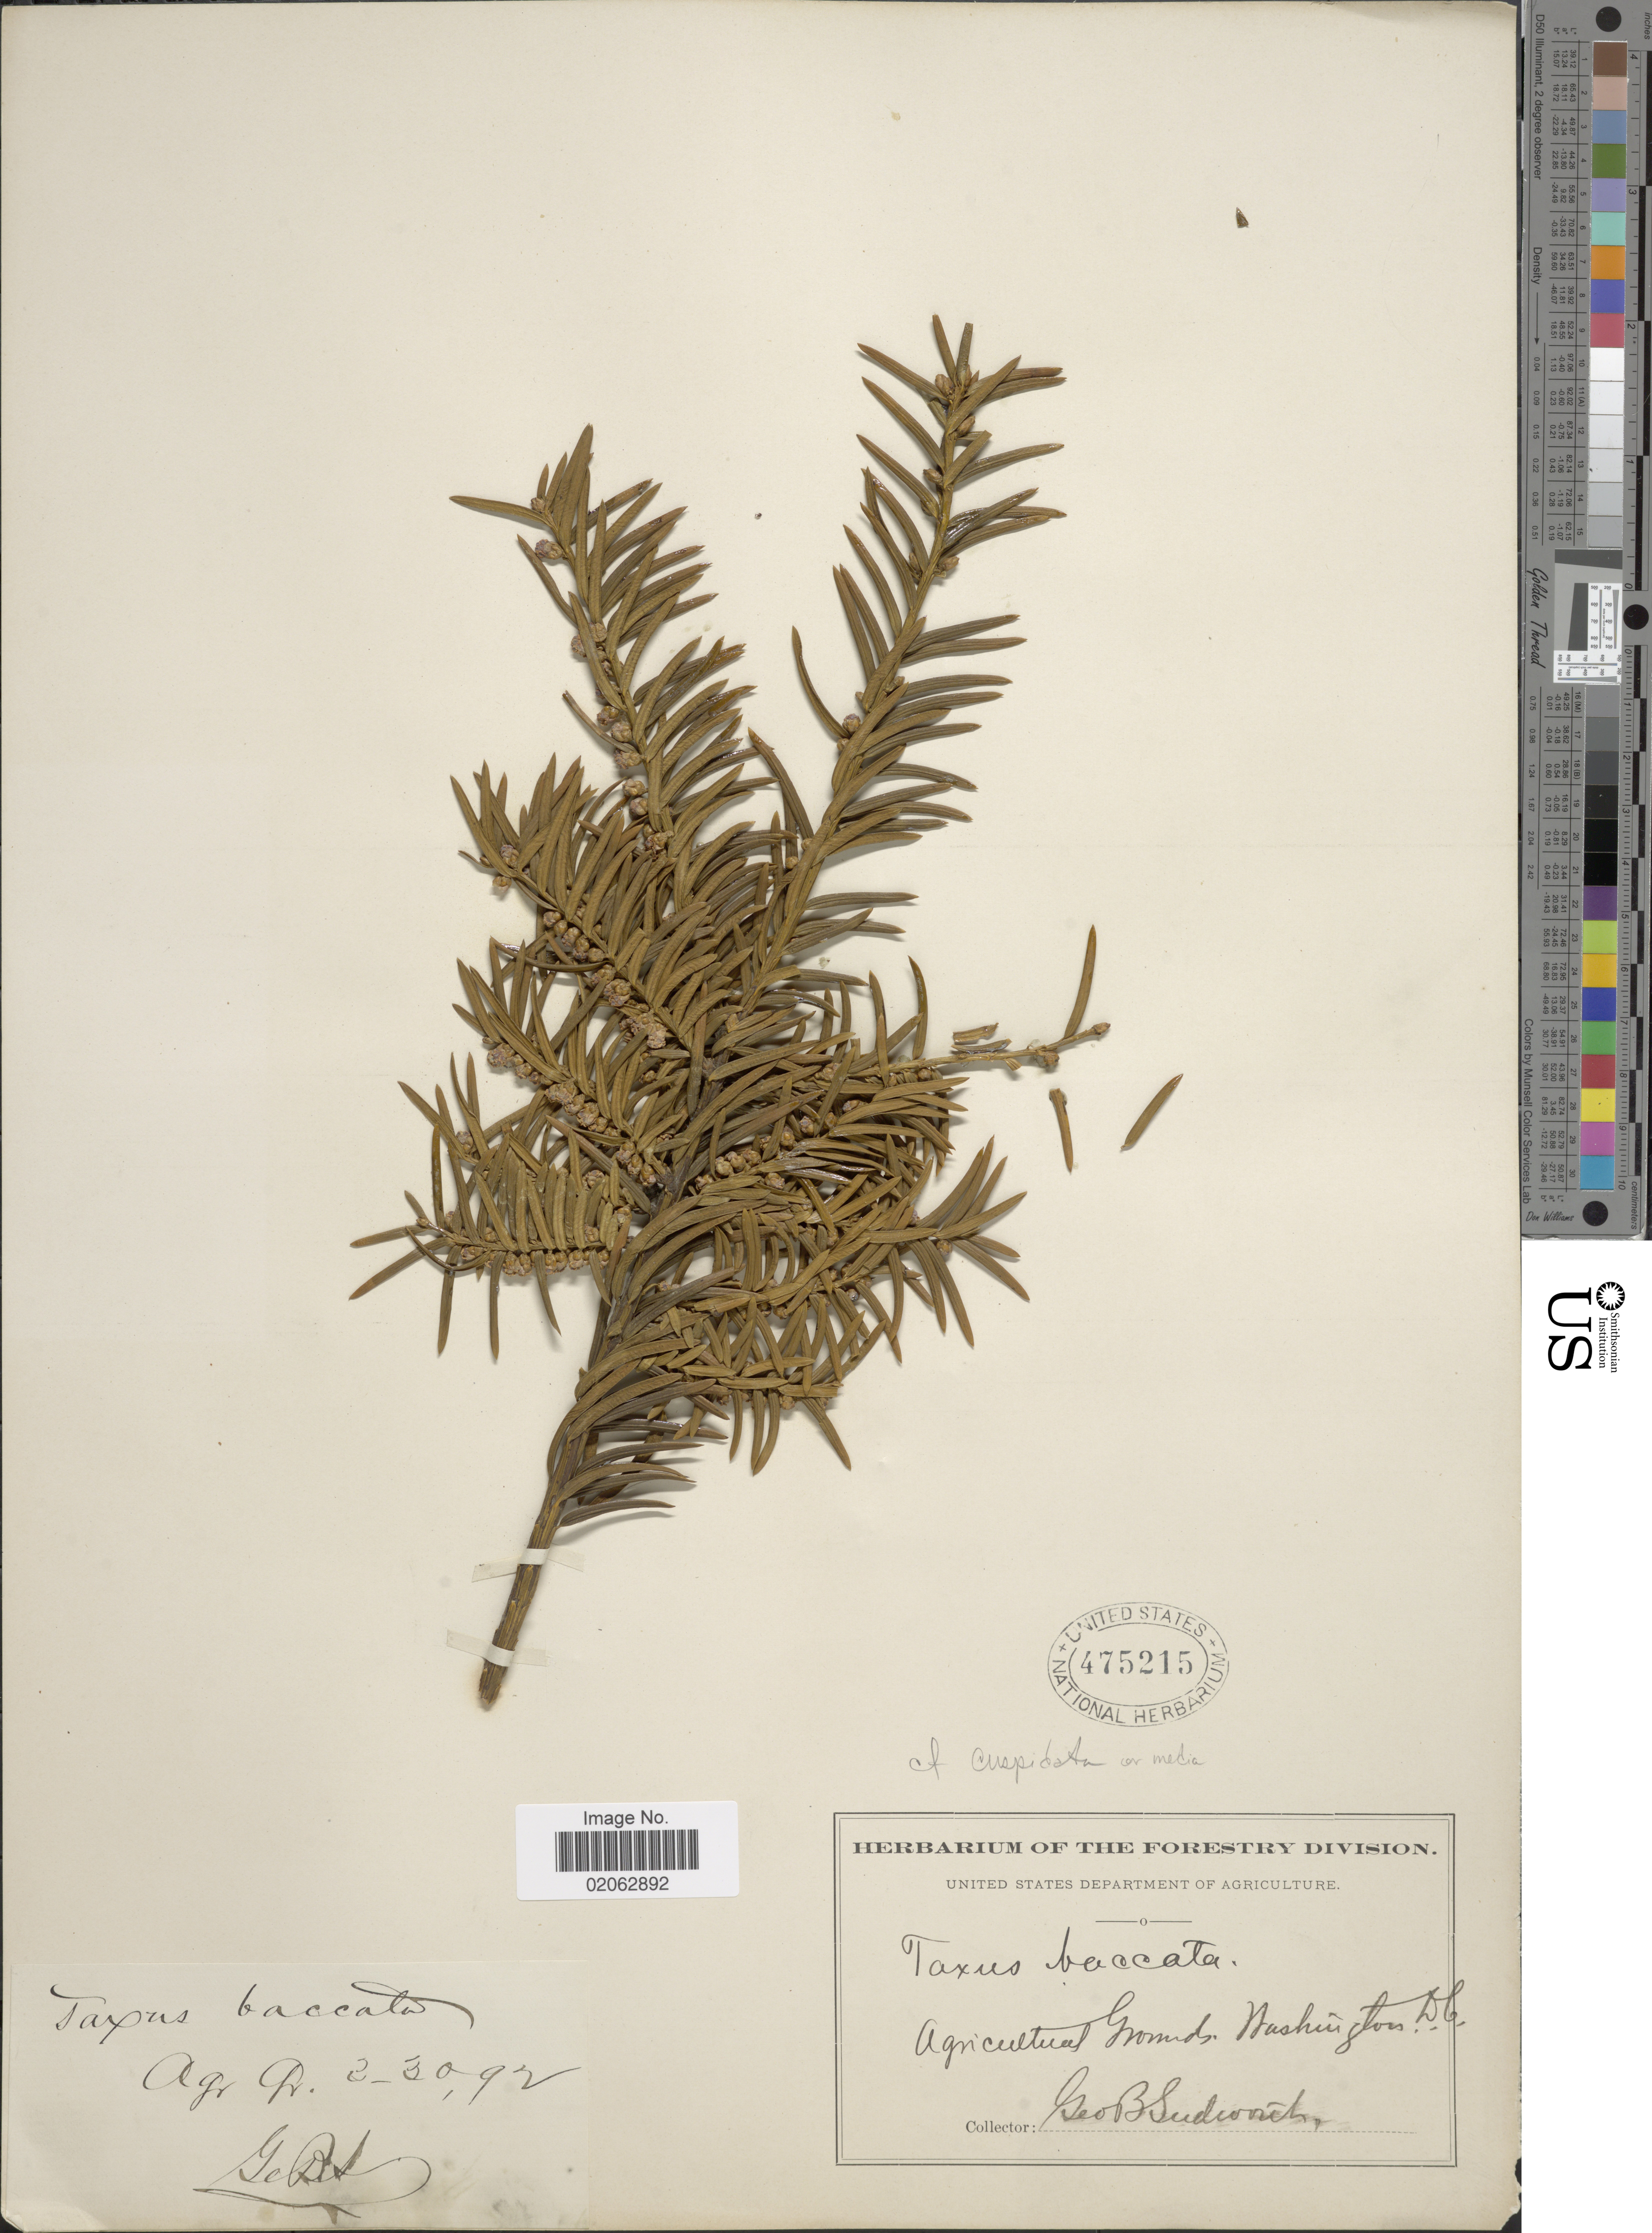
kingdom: Plantae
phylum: Tracheophyta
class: Pinopsida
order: Pinales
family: Taxaceae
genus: Taxus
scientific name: Taxus baccata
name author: L.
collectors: G. B. Sudworth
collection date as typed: Transcribed d/m/y: 30/3/92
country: United States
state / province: District of Columbia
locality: Agricultural Grounds, Washington D.C.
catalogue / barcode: US 475215